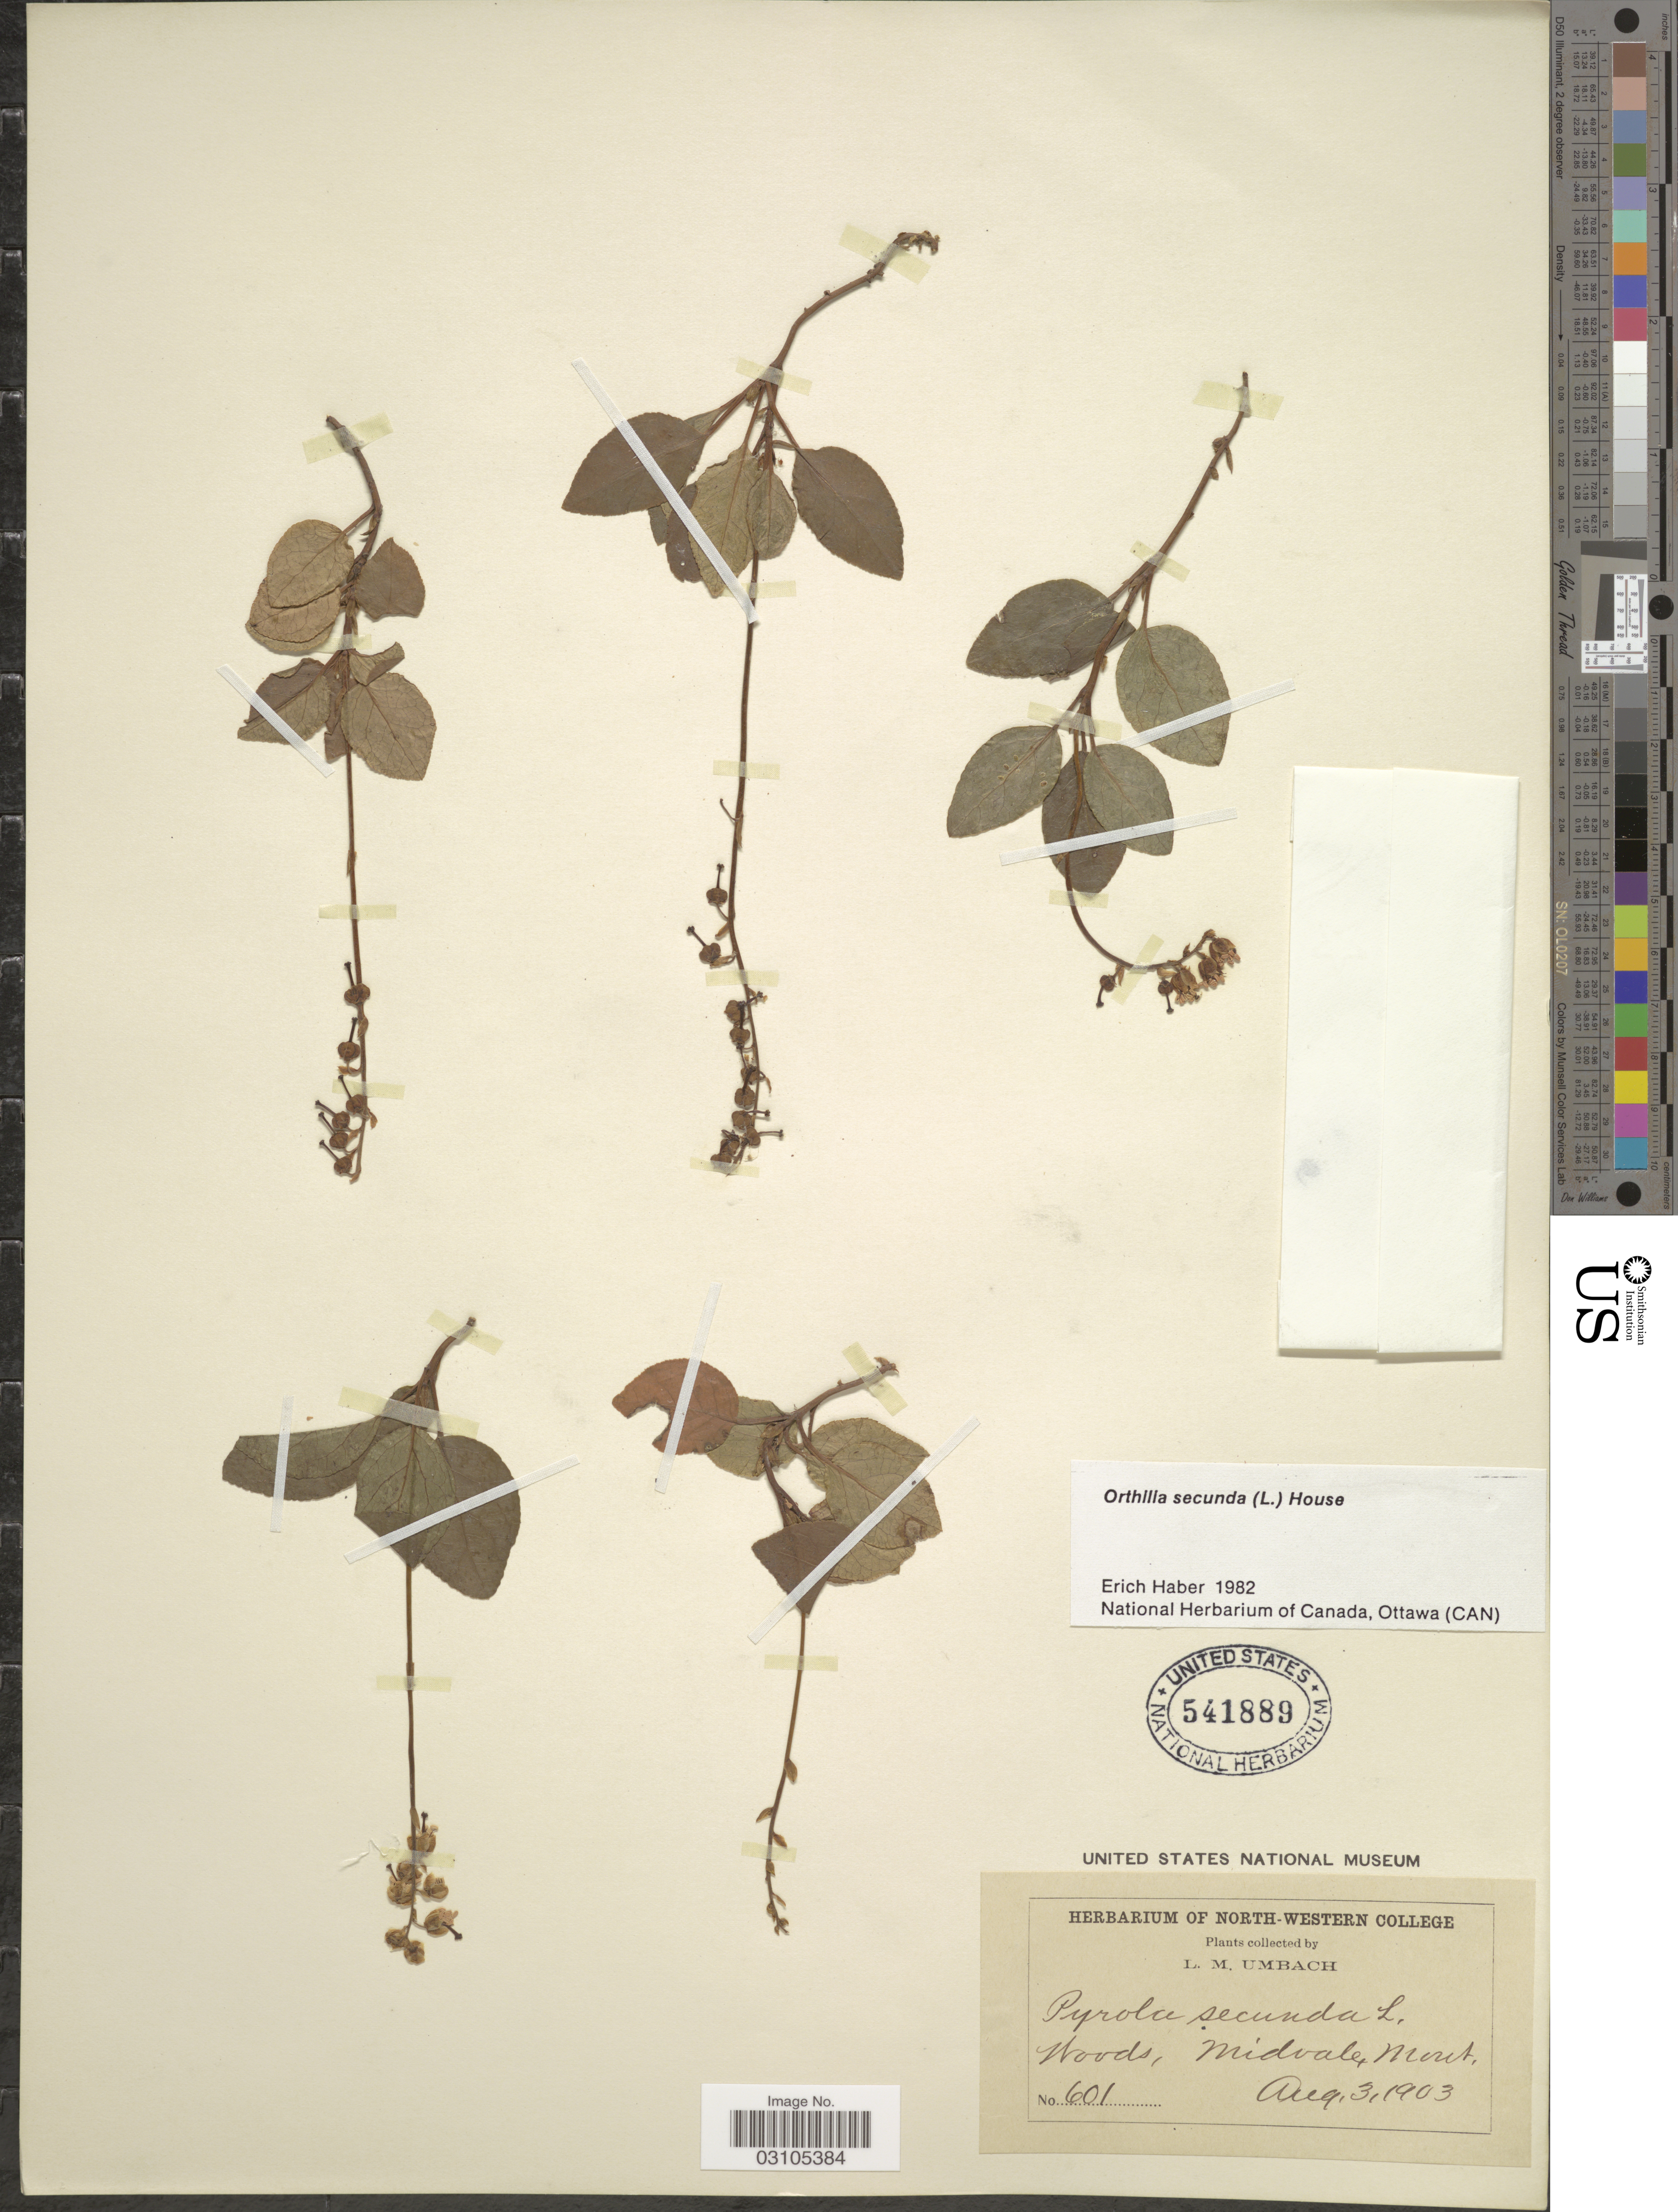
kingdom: Plantae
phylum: Tracheophyta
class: Magnoliopsida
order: Ericales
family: Ericaceae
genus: Orthilia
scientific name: Orthilia secunda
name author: (L.) House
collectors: L. M. Umbach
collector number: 601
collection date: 1903-08-03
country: United States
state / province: Montana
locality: Midvale.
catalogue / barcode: US 541889